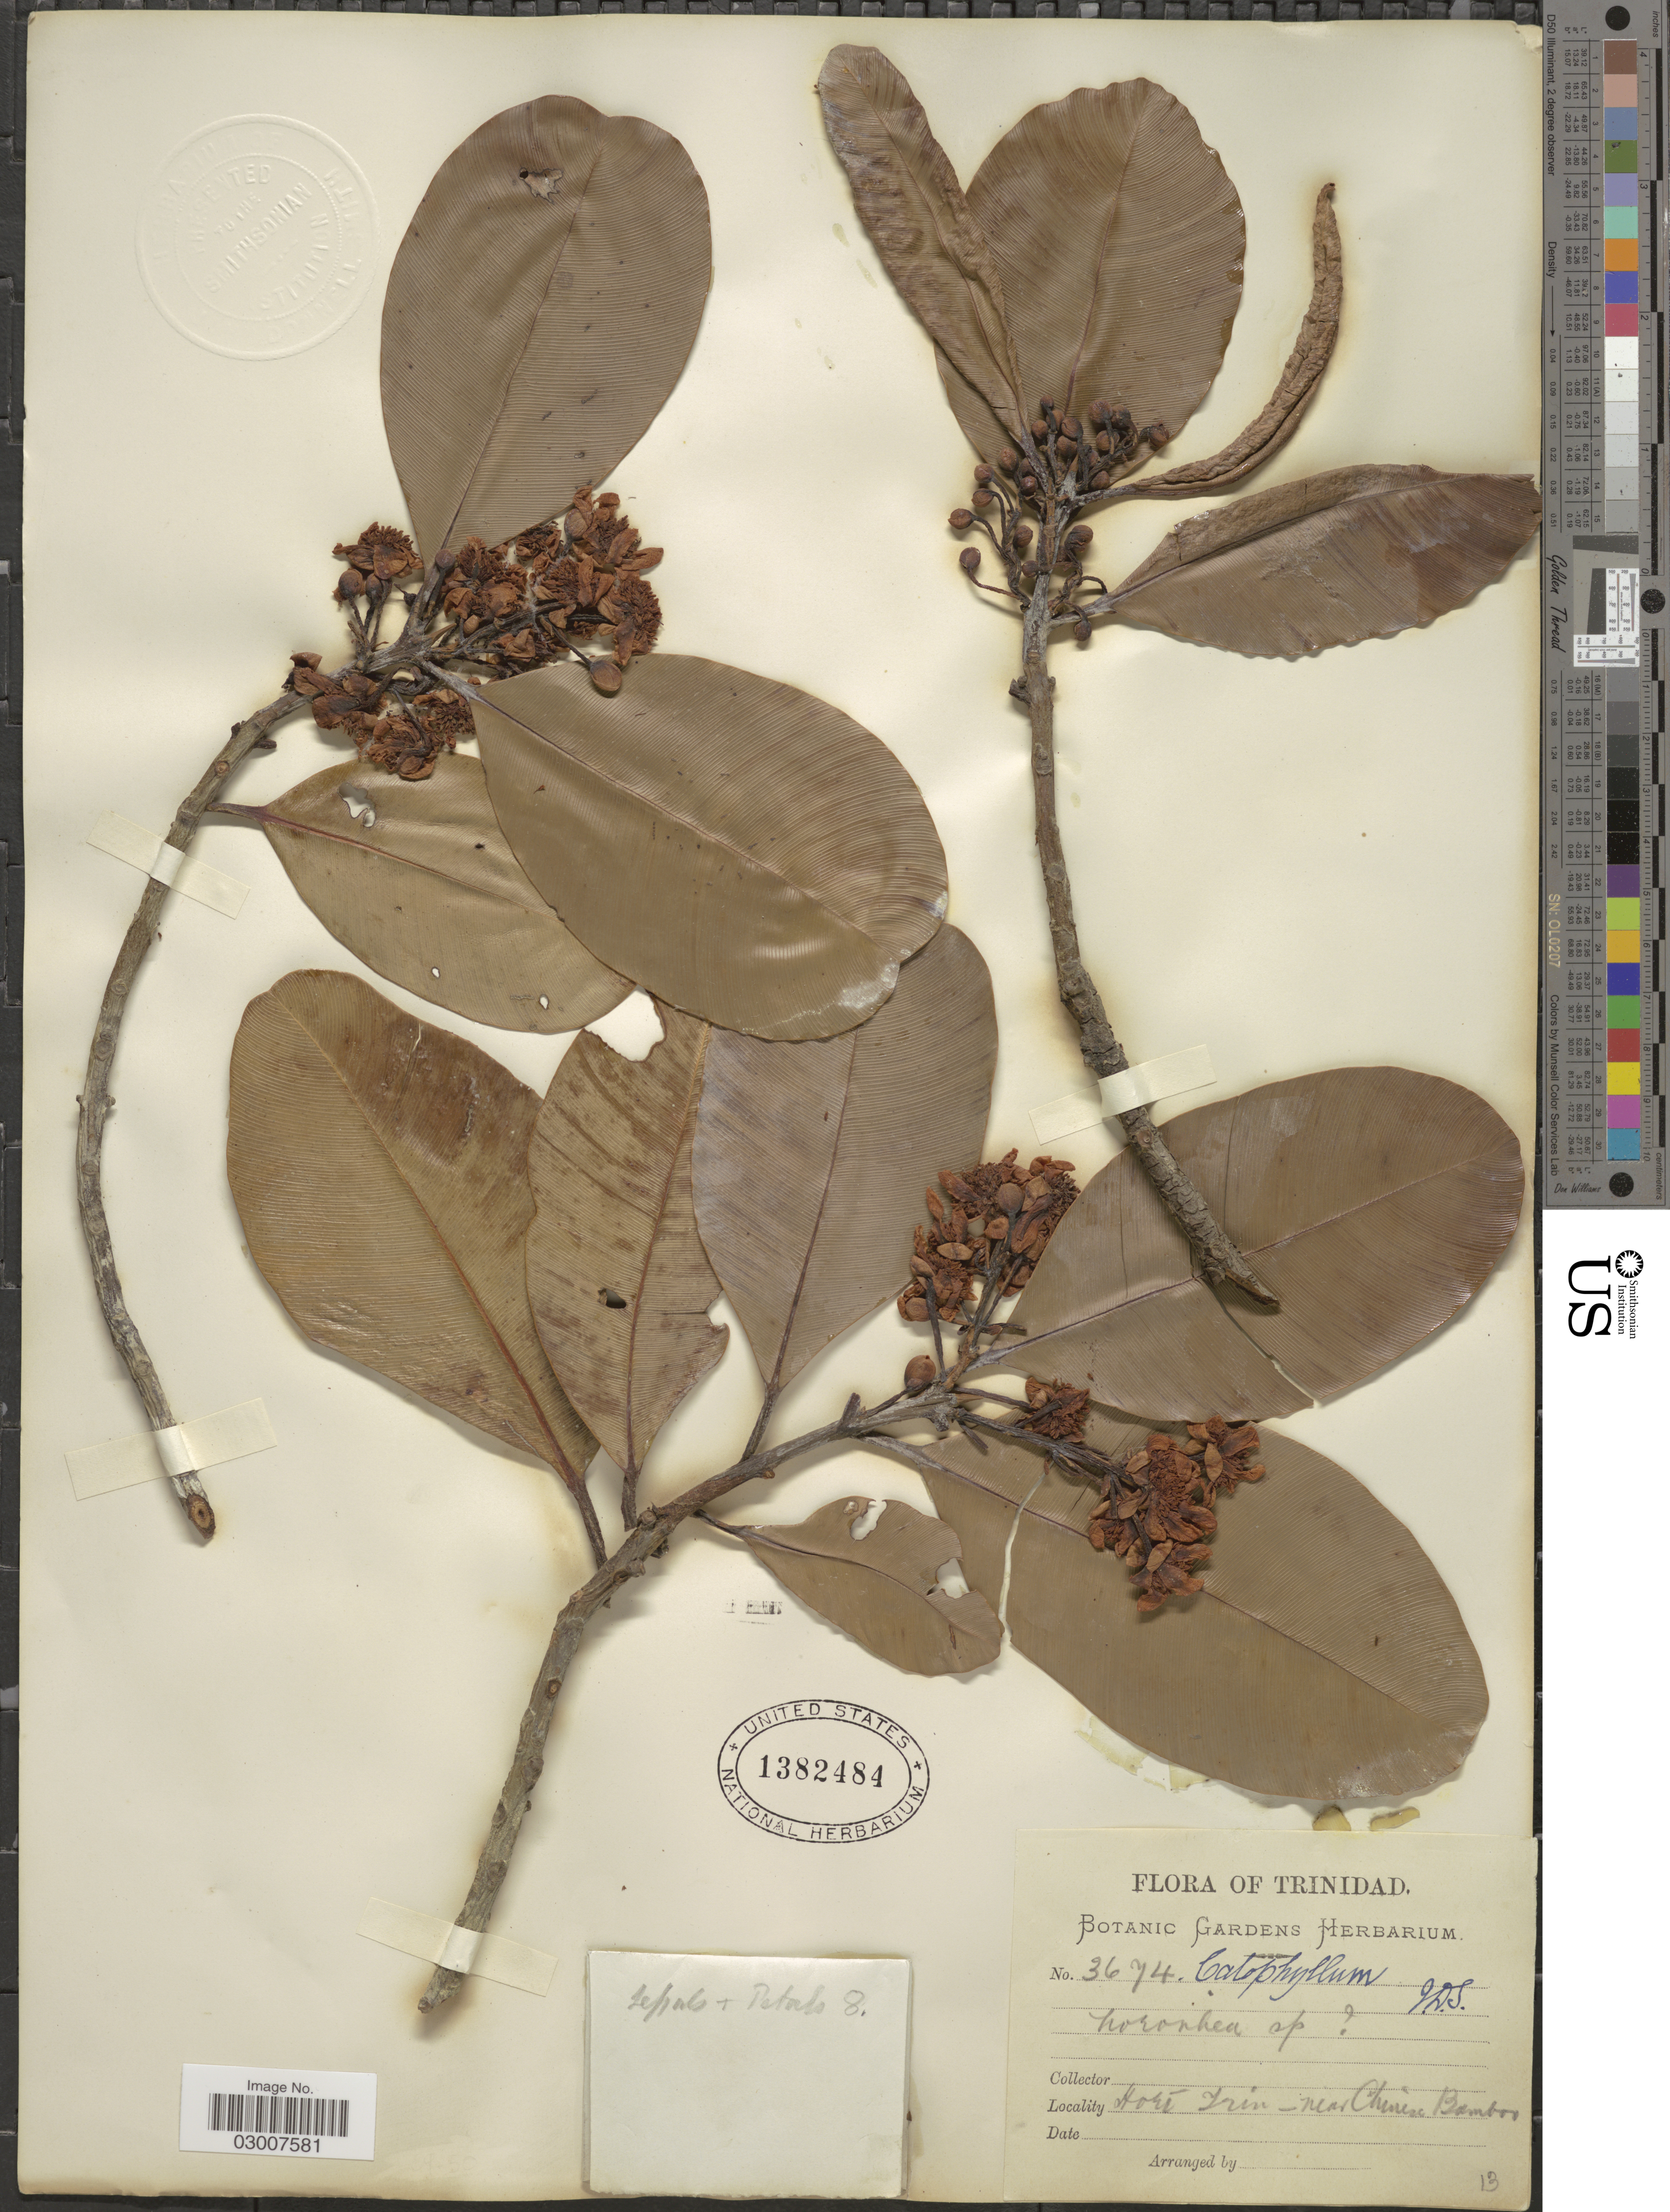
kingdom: Plantae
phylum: Tracheophyta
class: Magnoliopsida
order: Malpighiales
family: Calophyllaceae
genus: Calophyllum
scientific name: Calophyllum sp.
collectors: Botanic Gardens Herbarium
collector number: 3674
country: Trinidad and Tobago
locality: Hort Trin - near Chinese Bamboo.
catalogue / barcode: US 1382484